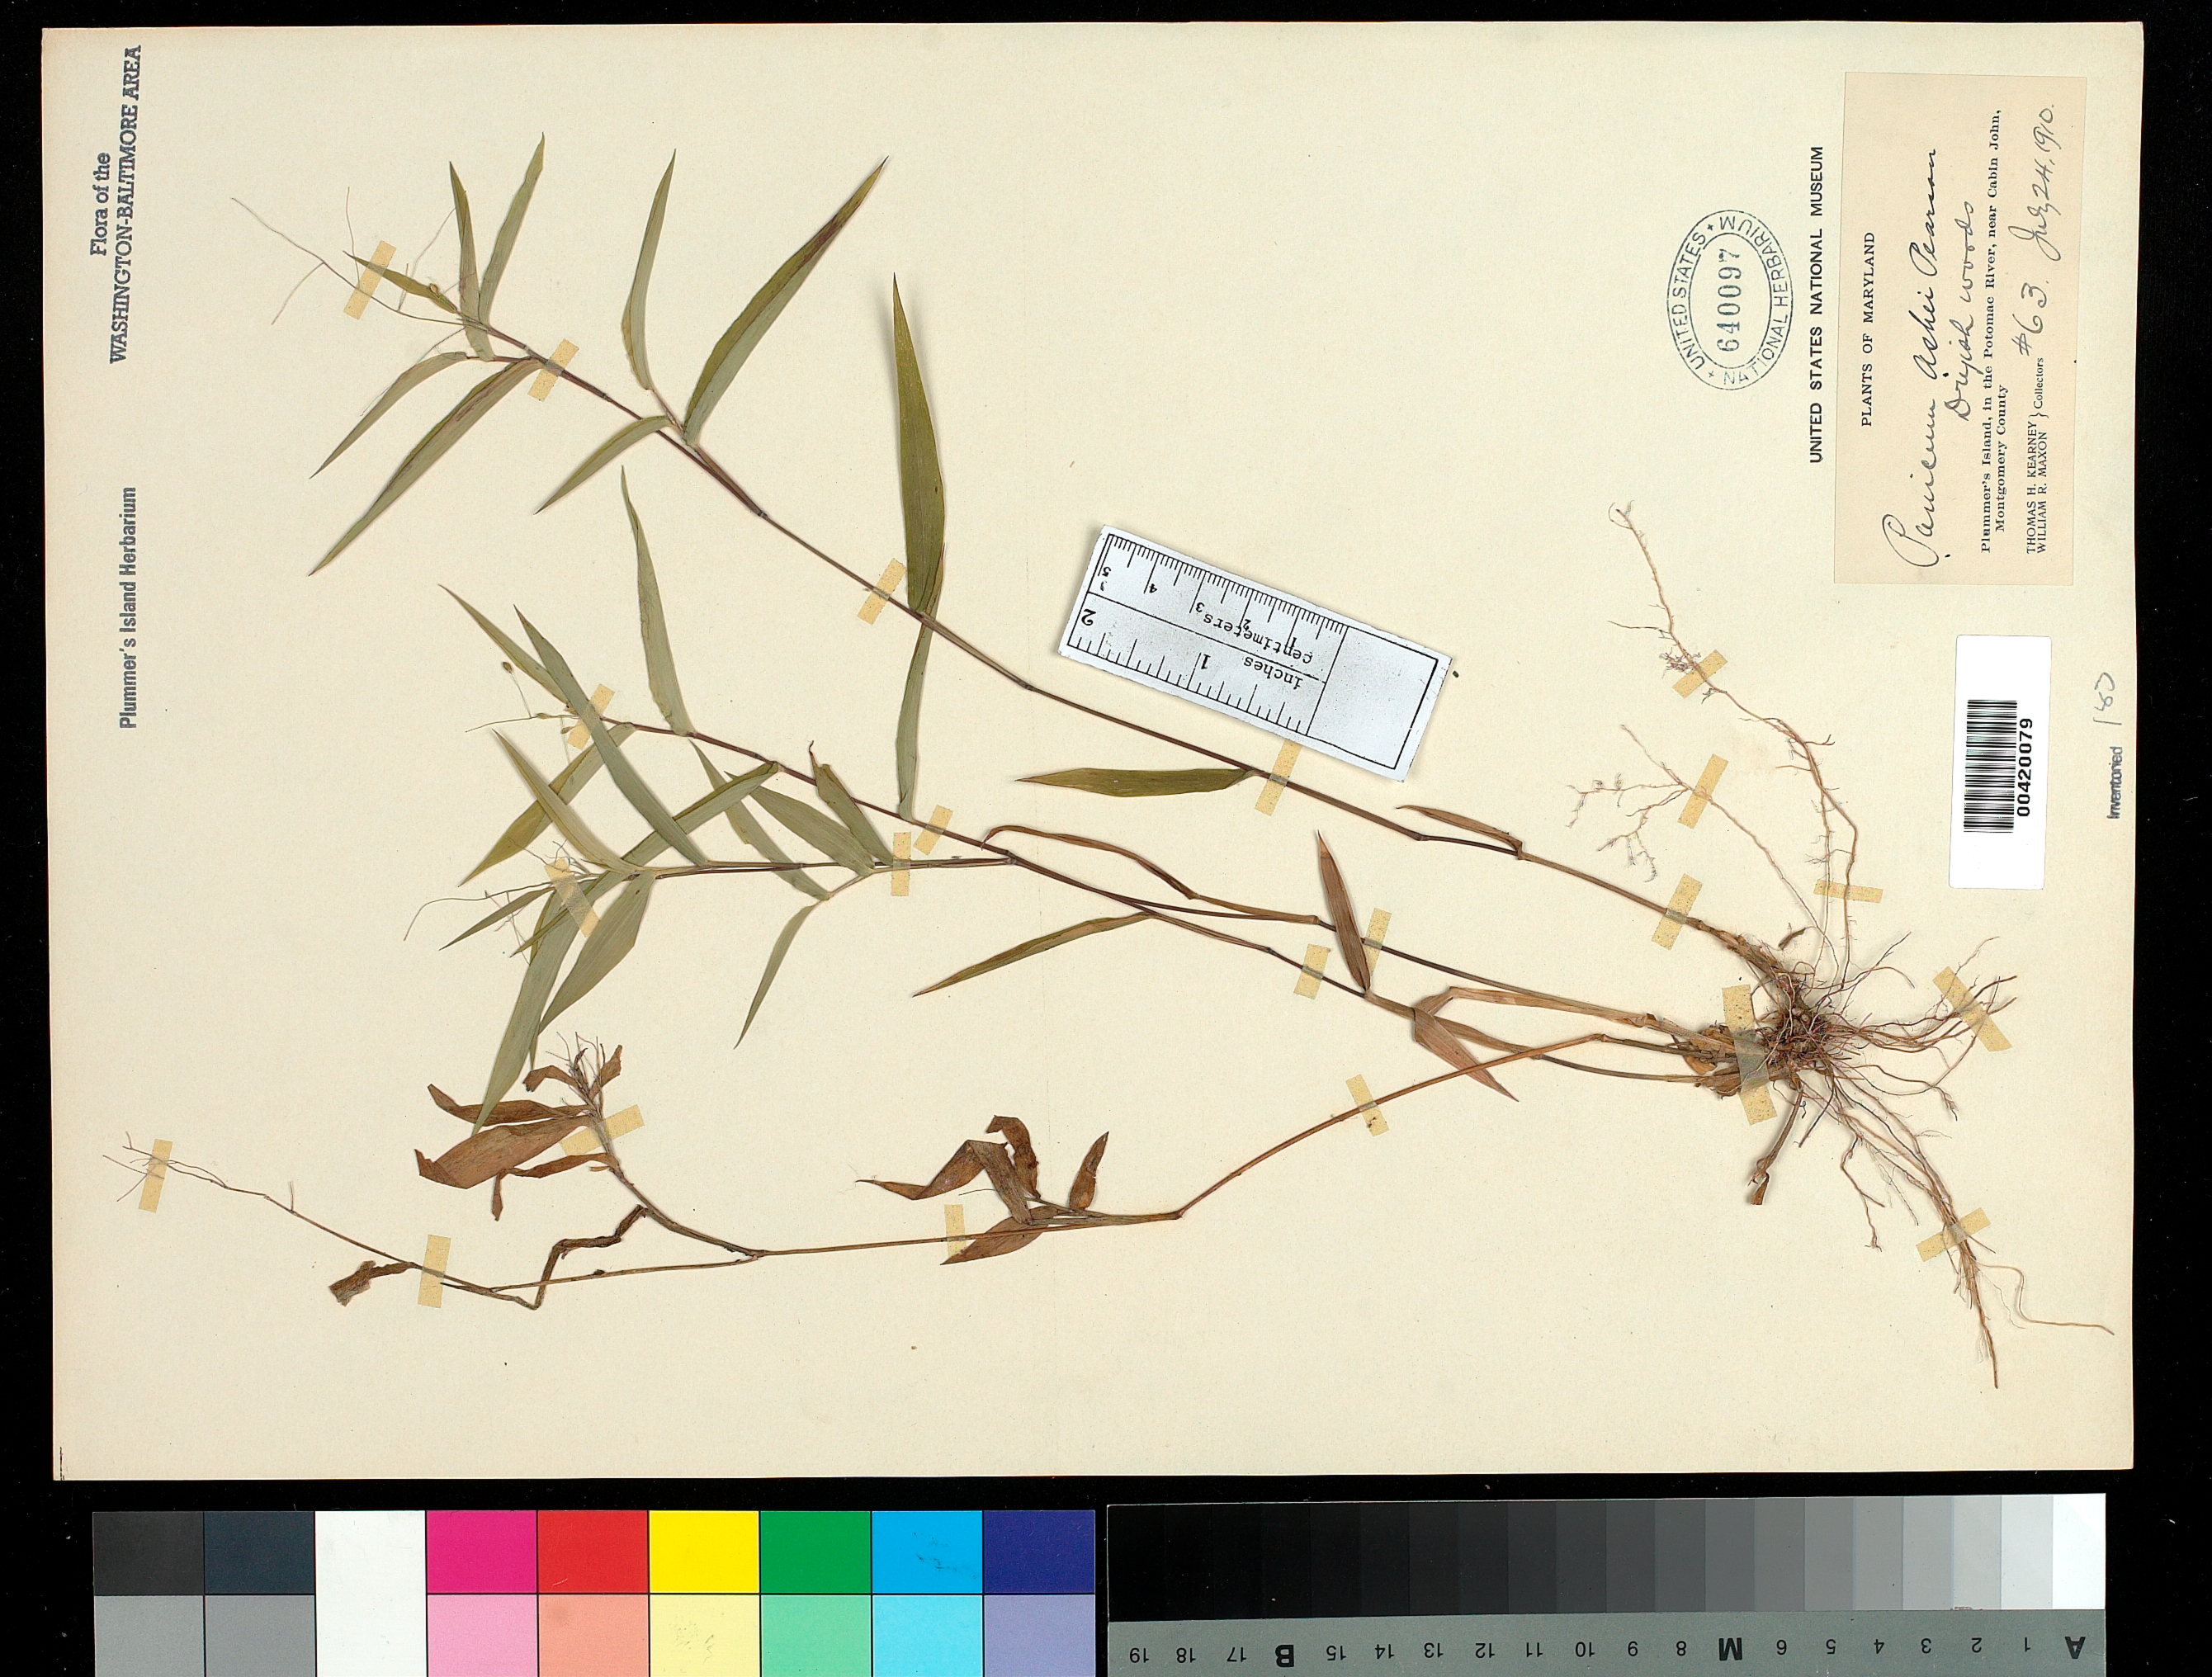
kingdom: Plantae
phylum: Tracheophyta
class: Liliopsida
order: Poales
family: Poaceae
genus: Dichanthelium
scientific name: Dichanthelium commutatum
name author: (Schult.) Gould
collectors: T. H. Kearney & W. R. Maxon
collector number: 63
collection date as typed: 24 Jul 1910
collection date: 1910-07-24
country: United States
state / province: Maryland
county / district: Montgomery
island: Plummers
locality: Plummer's Island C. & O. Canal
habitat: Dryish woods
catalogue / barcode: US 640097